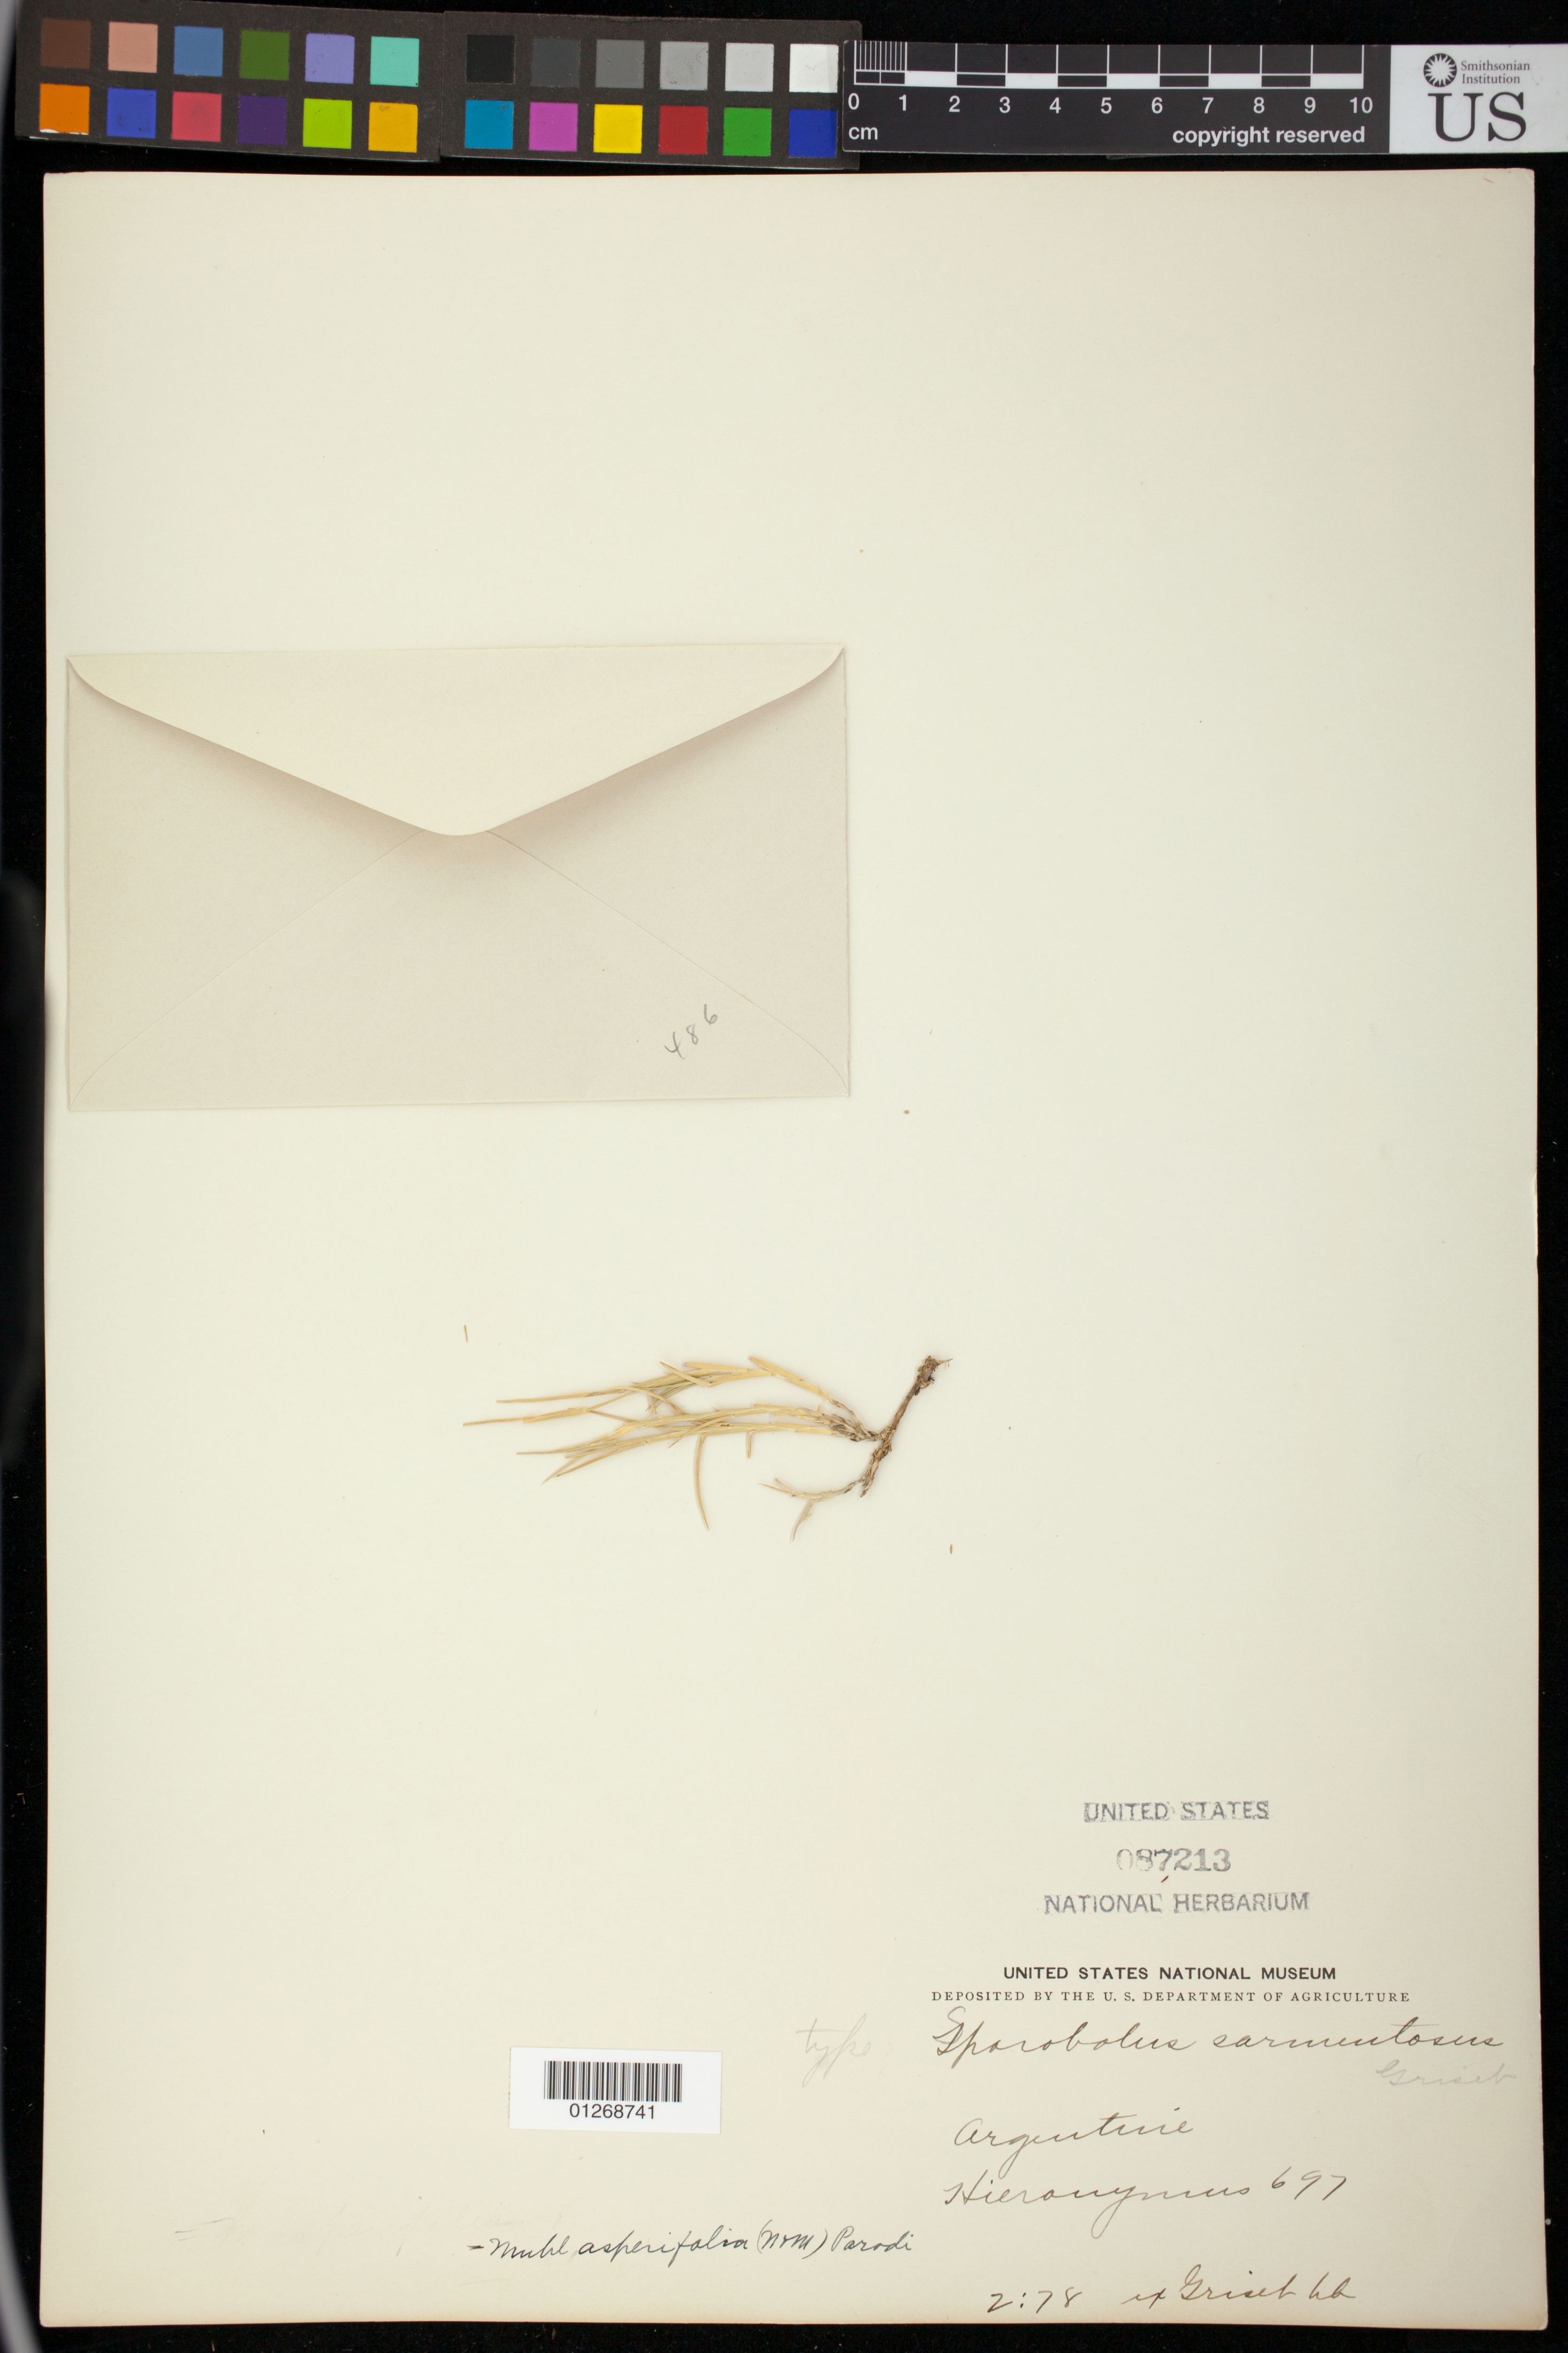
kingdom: Plantae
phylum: Tracheophyta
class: Liliopsida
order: Poales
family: Poaceae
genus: Sporobolus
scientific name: Sporobolus sarmentosus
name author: Griseb.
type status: Isotype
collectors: G. H. Hieronymus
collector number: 697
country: Argentina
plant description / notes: Fragmentary material of type specimen ex herb. Griseb.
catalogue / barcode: US 87213